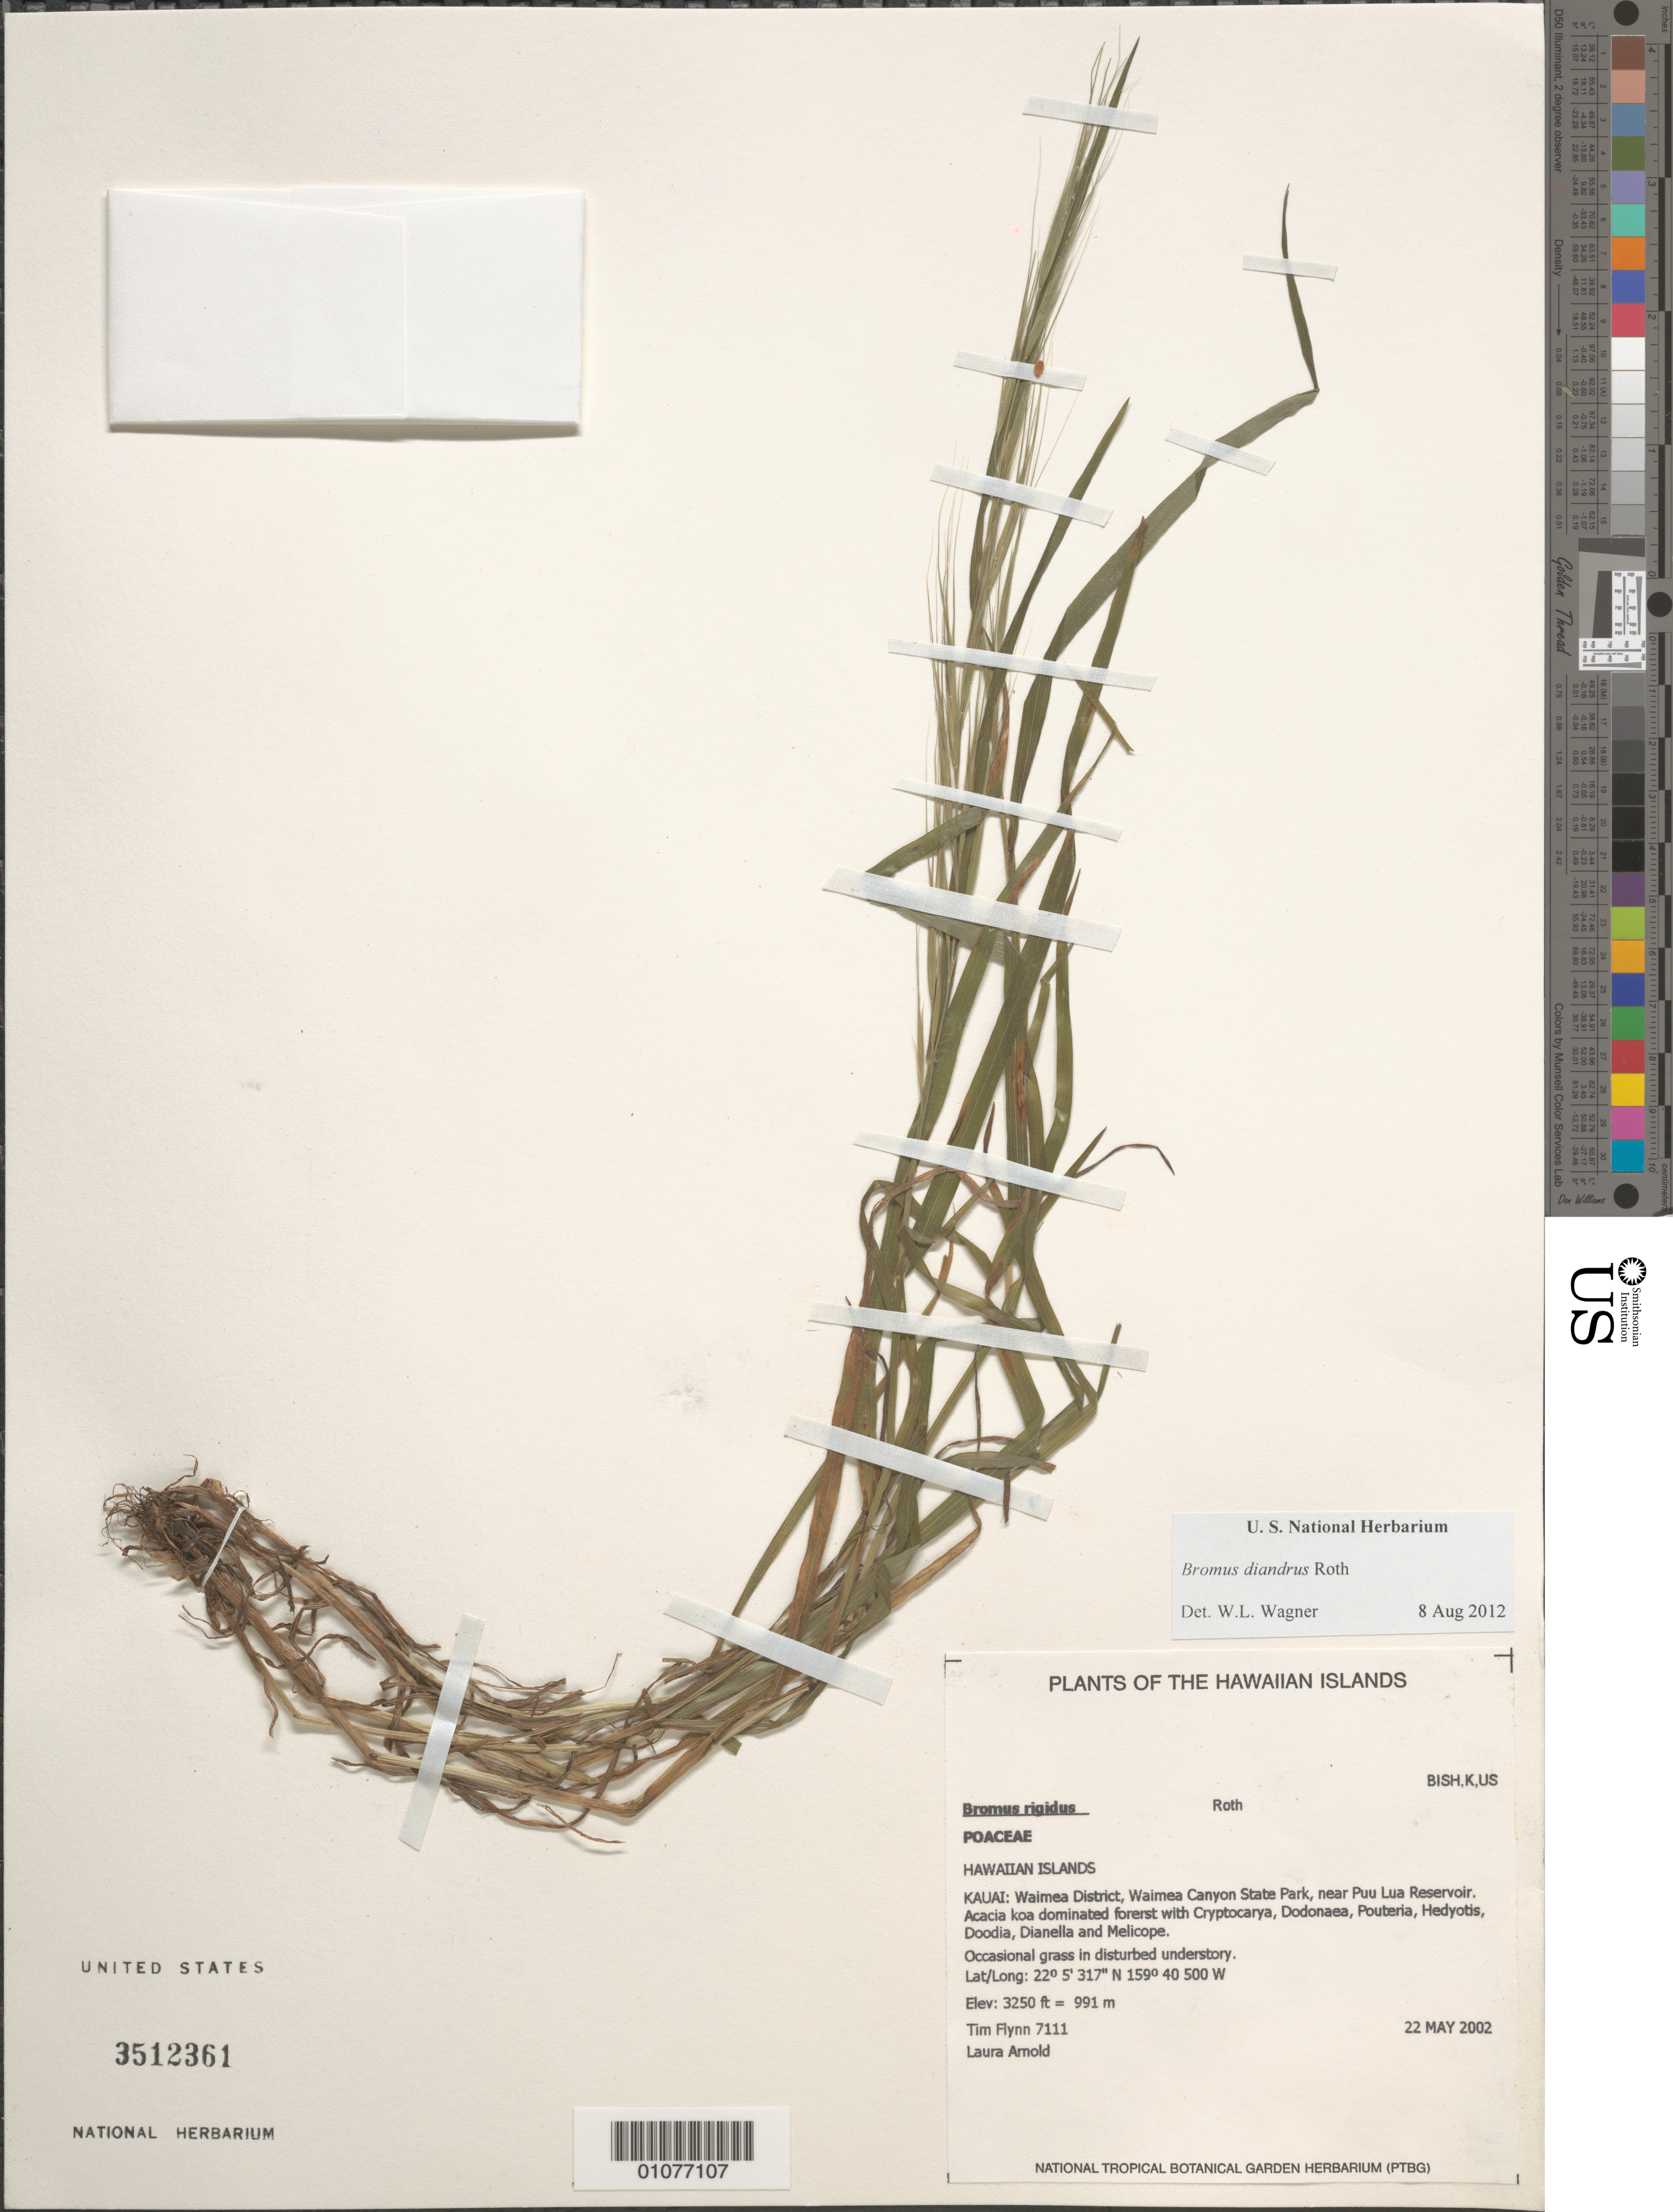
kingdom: Plantae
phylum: Tracheophyta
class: Liliopsida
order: Poales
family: Poaceae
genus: Bromus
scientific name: Bromus diandrus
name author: Roth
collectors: T. W. Flynn & L. Arnold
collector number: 7111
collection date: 2002-05-22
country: United States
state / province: Hawaii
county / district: Kauai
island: Kaua'i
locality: Waimea District, Waimea Canyon State Park, near Puu Lua Reservoir.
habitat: Acacia koa dominated forest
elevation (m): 991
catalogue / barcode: US 3512361